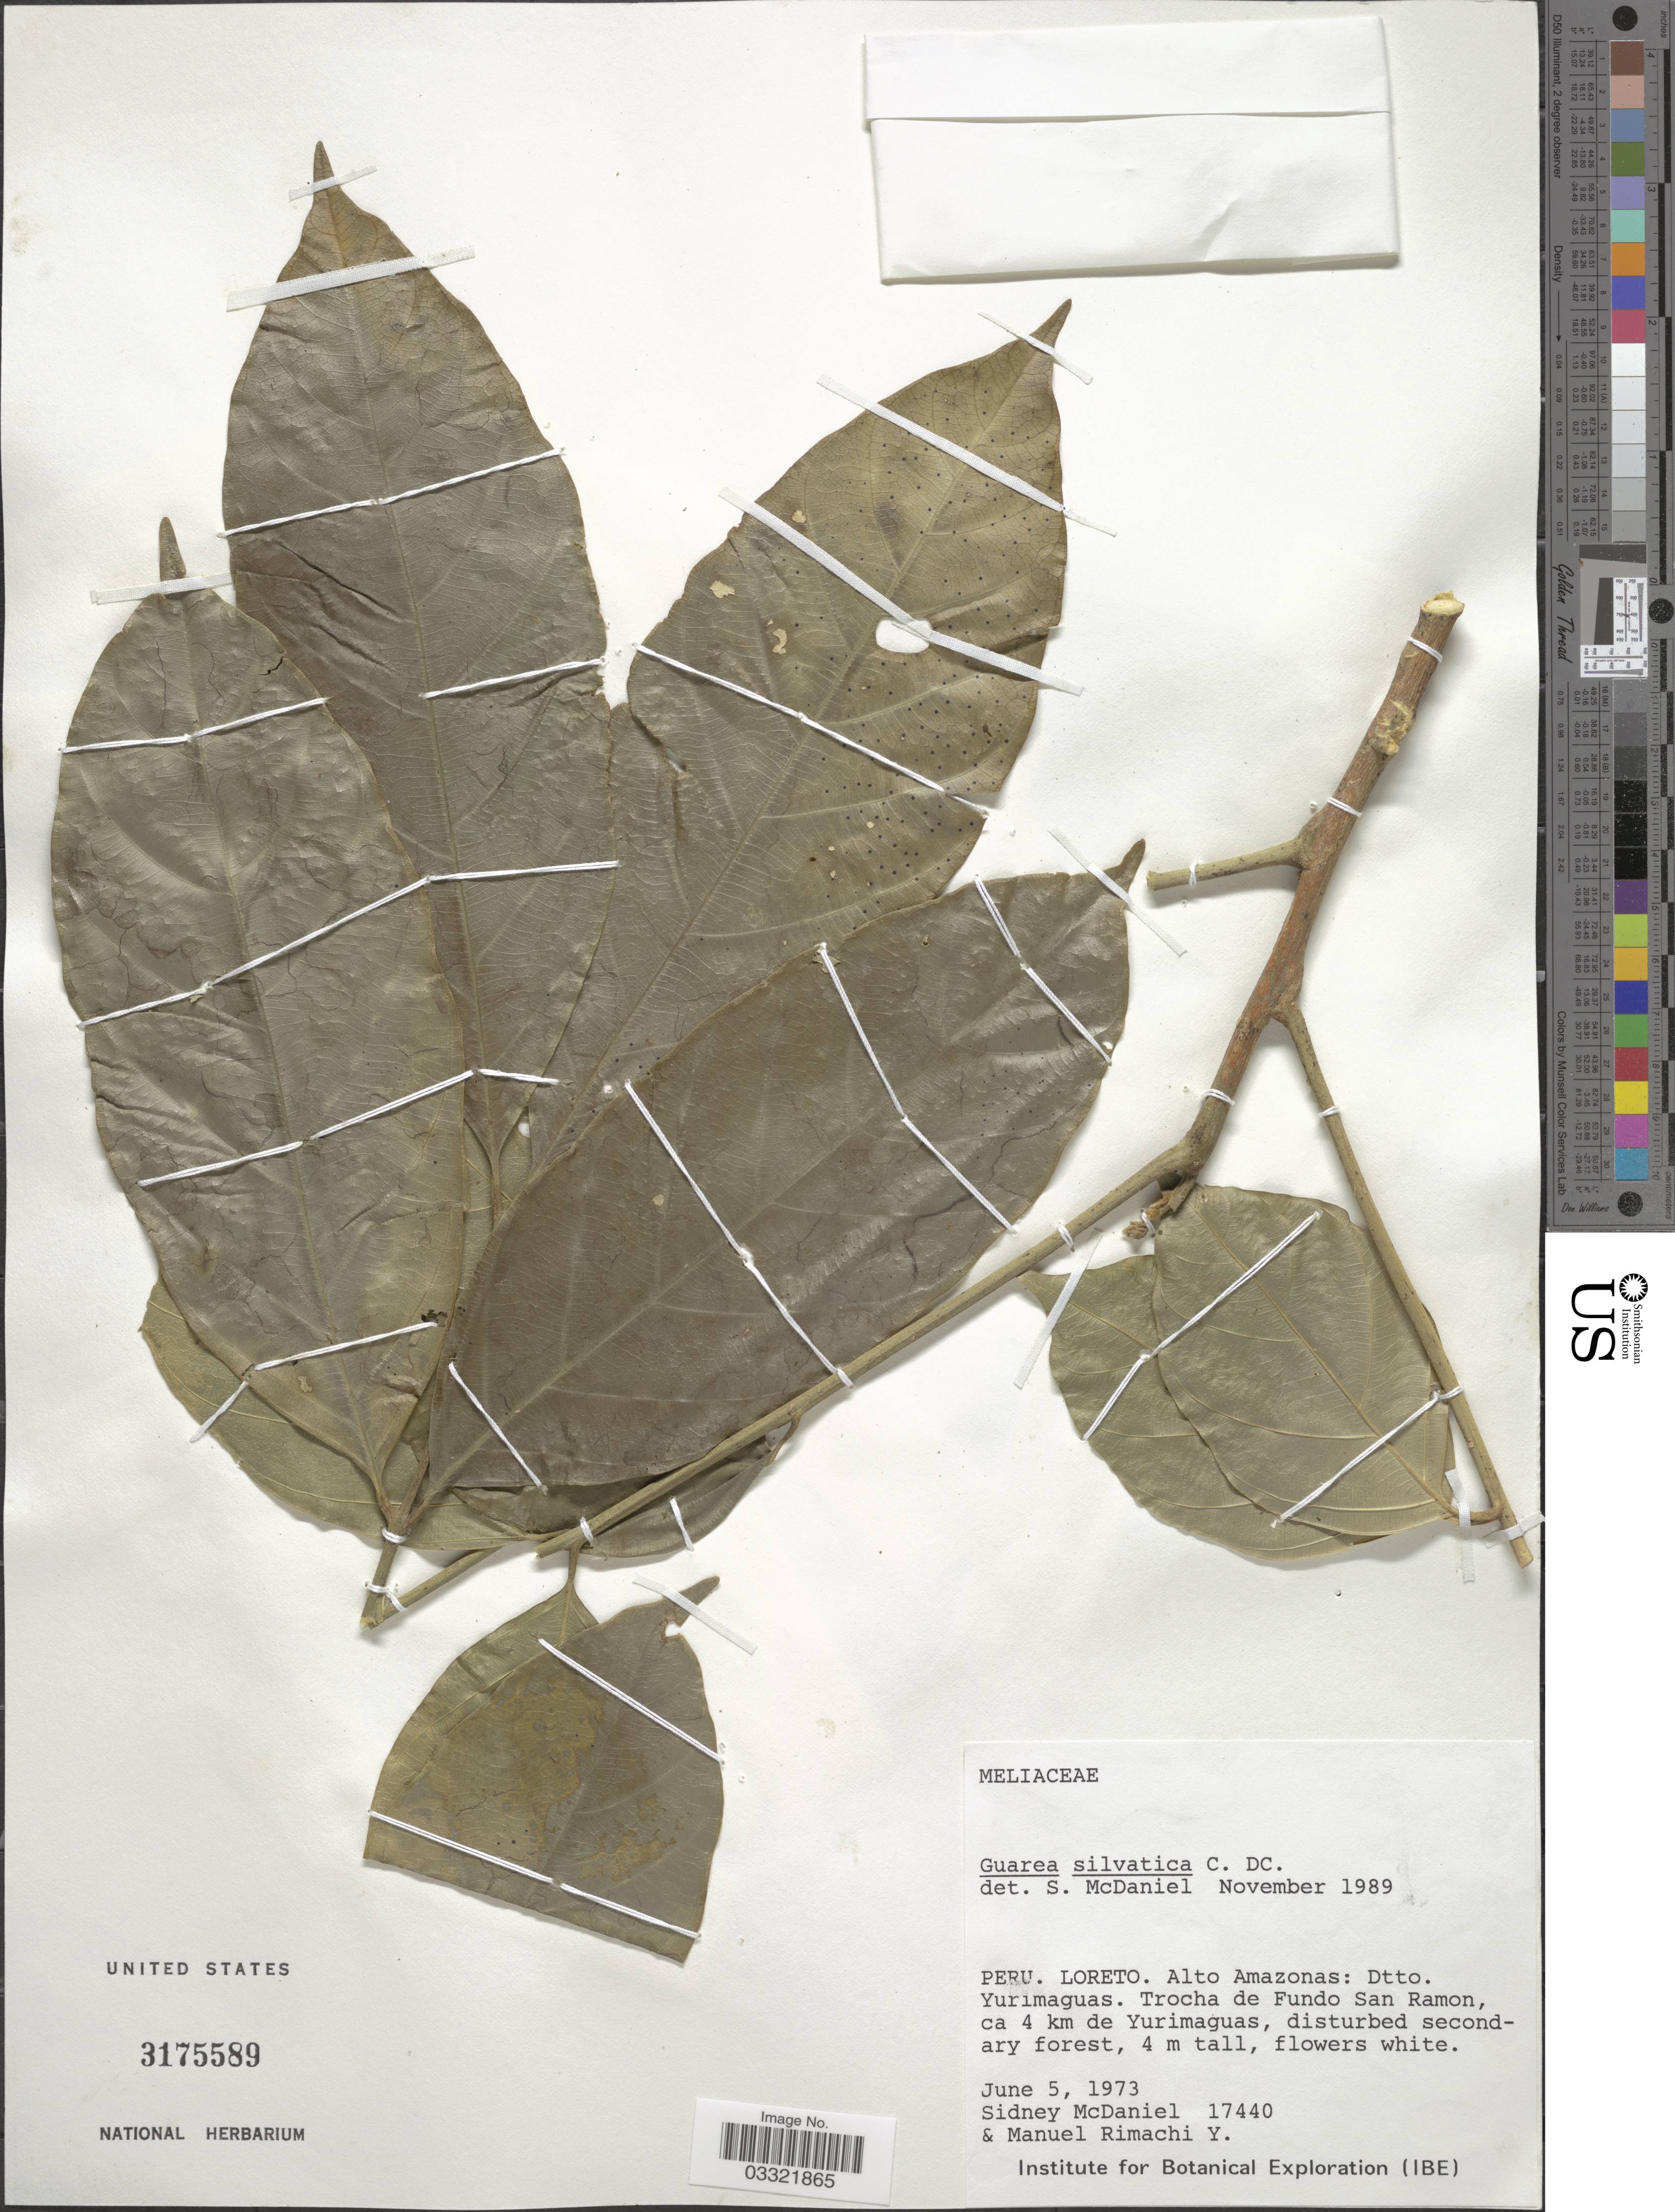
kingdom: Plantae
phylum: Tracheophyta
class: Magnoliopsida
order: Sapindales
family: Meliaceae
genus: Guarea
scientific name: Guarea silvatica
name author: C. DC.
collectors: S. McDaniel & M. Rimachi Y.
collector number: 17440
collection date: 1973-06-05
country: Peru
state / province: Loreto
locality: Alto Amazonas: Dtto. Yurimaguas. Trocha de Fundo San Ramon, ca 4 km de Yurimaguas.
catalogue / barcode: US 3175589